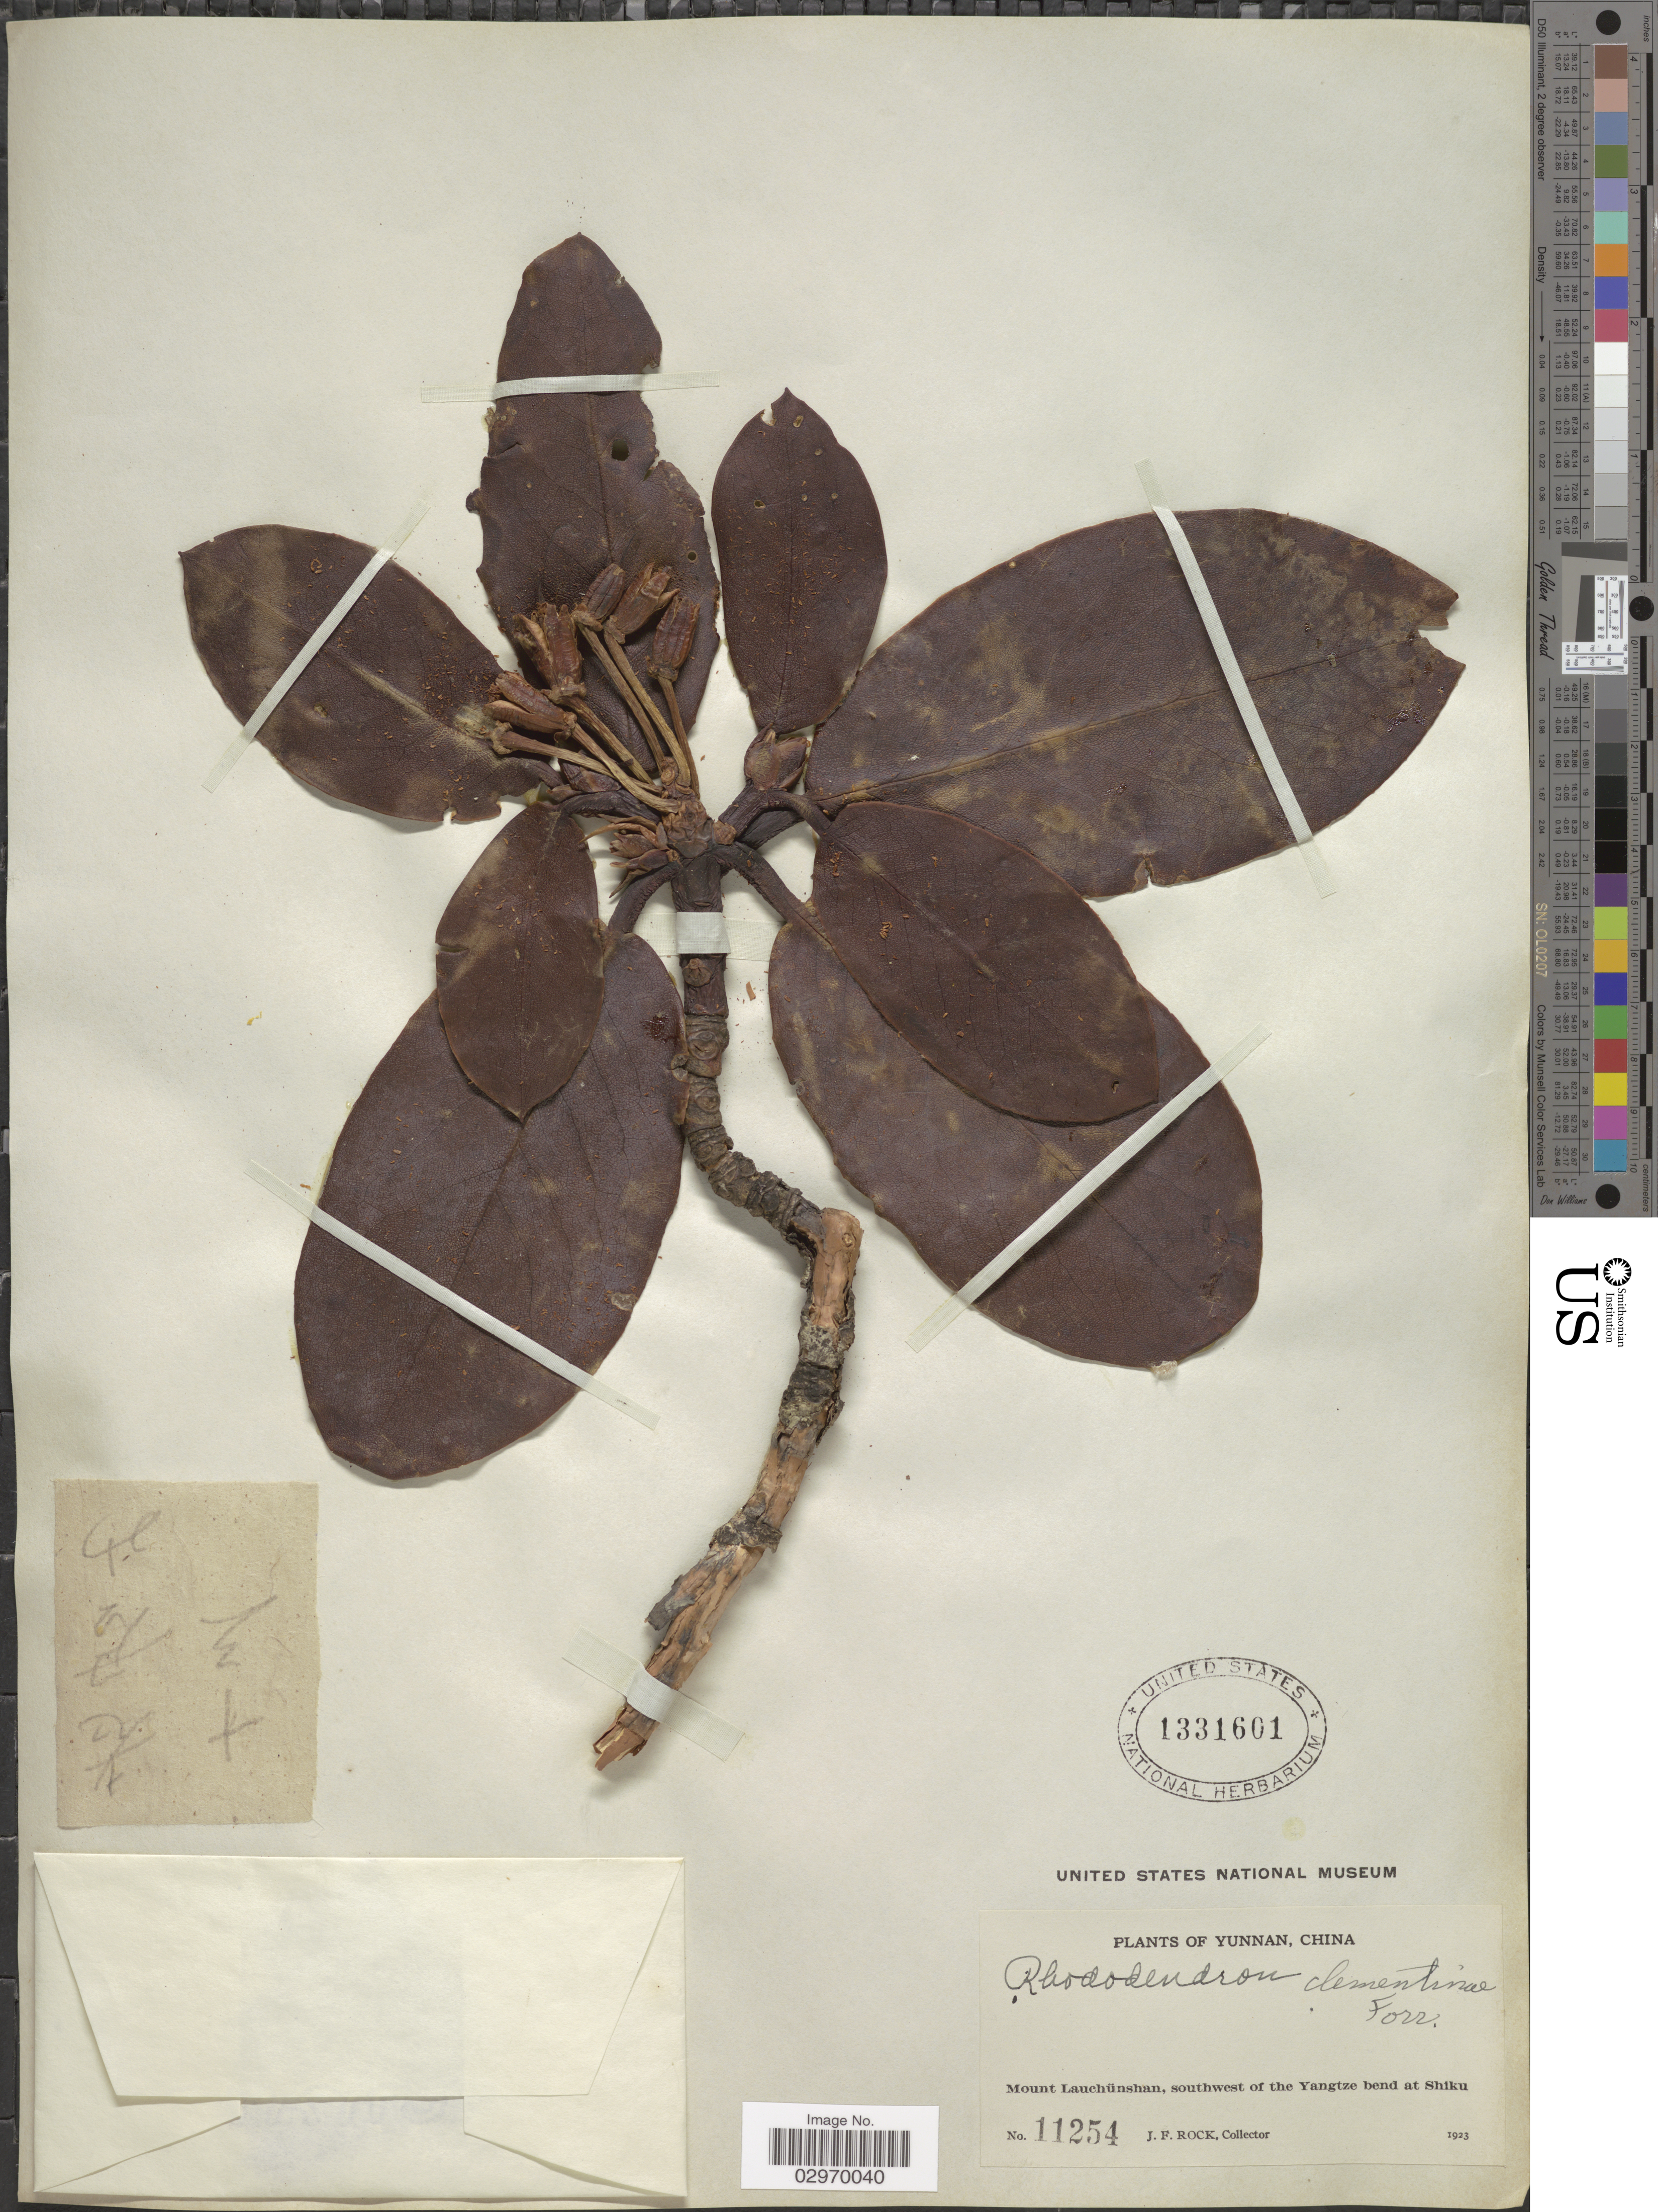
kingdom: Plantae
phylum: Tracheophyta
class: Magnoliopsida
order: Ericales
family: Ericaceae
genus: Rhododendron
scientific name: Rhododendron clementinae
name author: Forrest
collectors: J. Rock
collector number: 11254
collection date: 1923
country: China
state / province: Yunnan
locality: Mount Lauchünshan, southwest of the Yangtze bend at Shiku.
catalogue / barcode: US 1331601